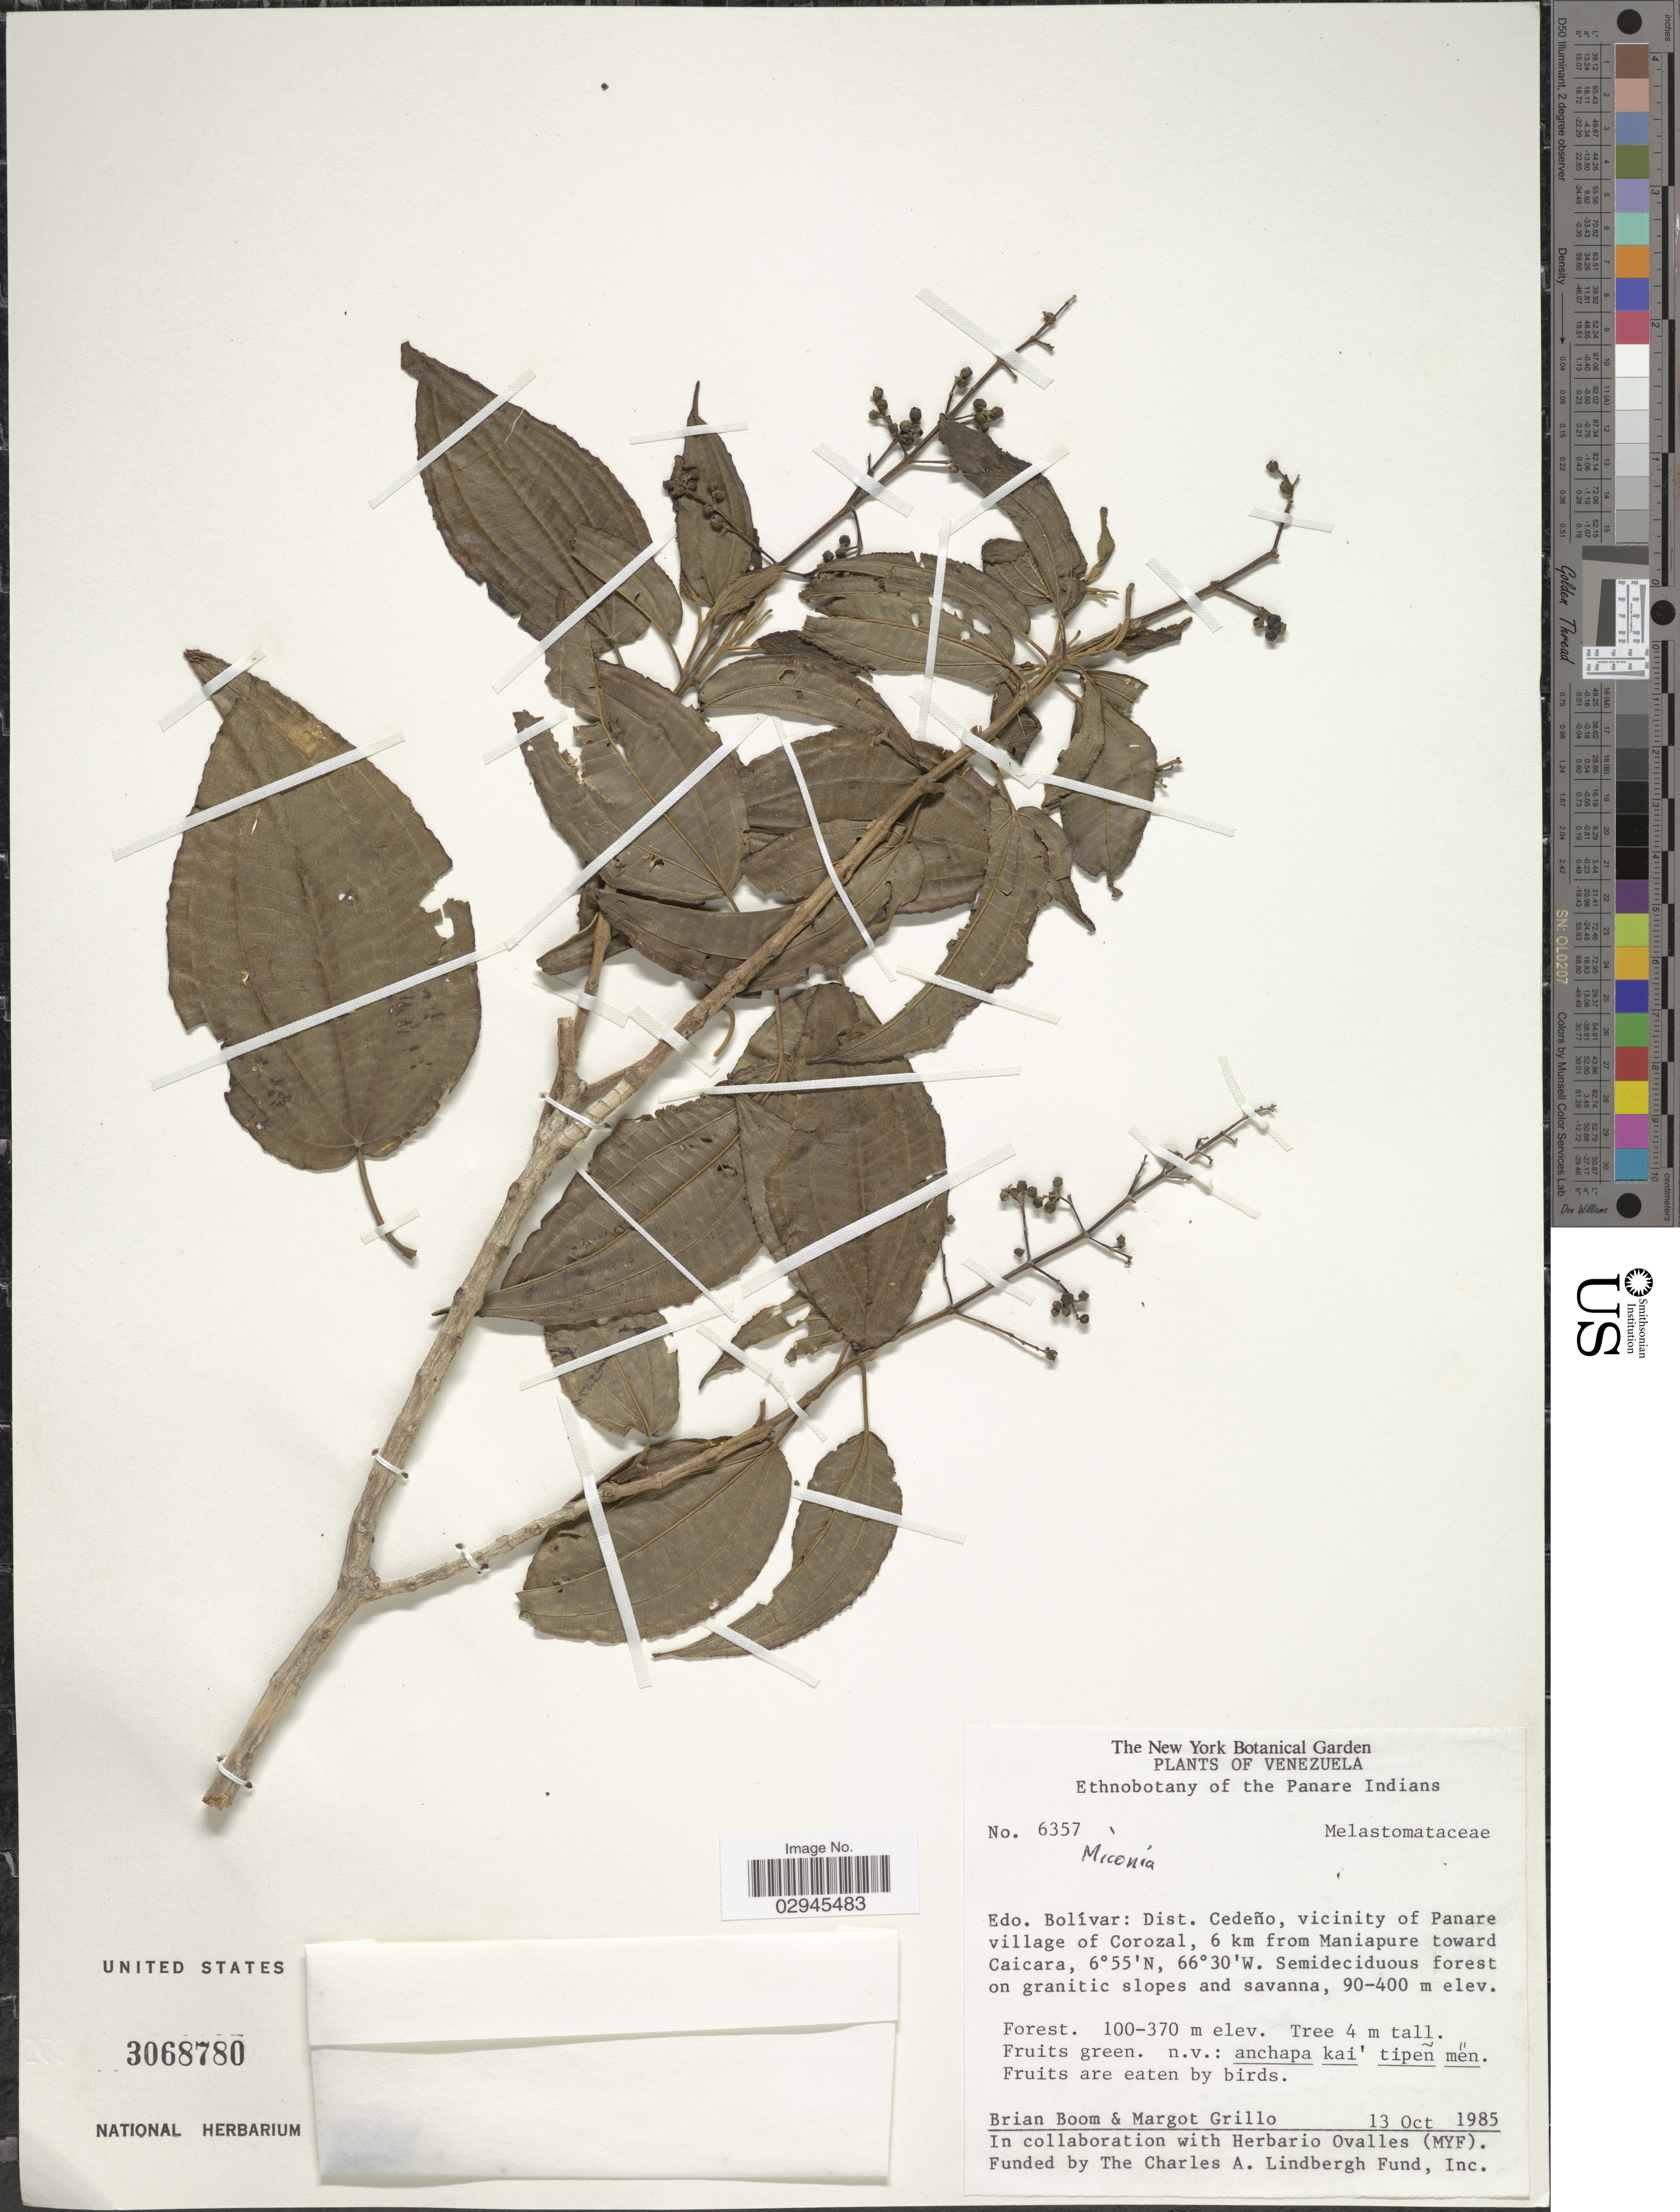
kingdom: Plantae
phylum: Tracheophyta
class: Magnoliopsida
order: Myrtales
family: Melastomataceae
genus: Miconia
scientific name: Miconia sp.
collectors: B. M. Boom & M. Grillo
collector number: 6357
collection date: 1985-10-13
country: Venezuela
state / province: Bolivar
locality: Edo. Bolivar: Dist. Cedeño, vicinity of Panare village of Corozal, 6 km from Maniapure toward Caicara.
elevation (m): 90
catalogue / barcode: US 3068780